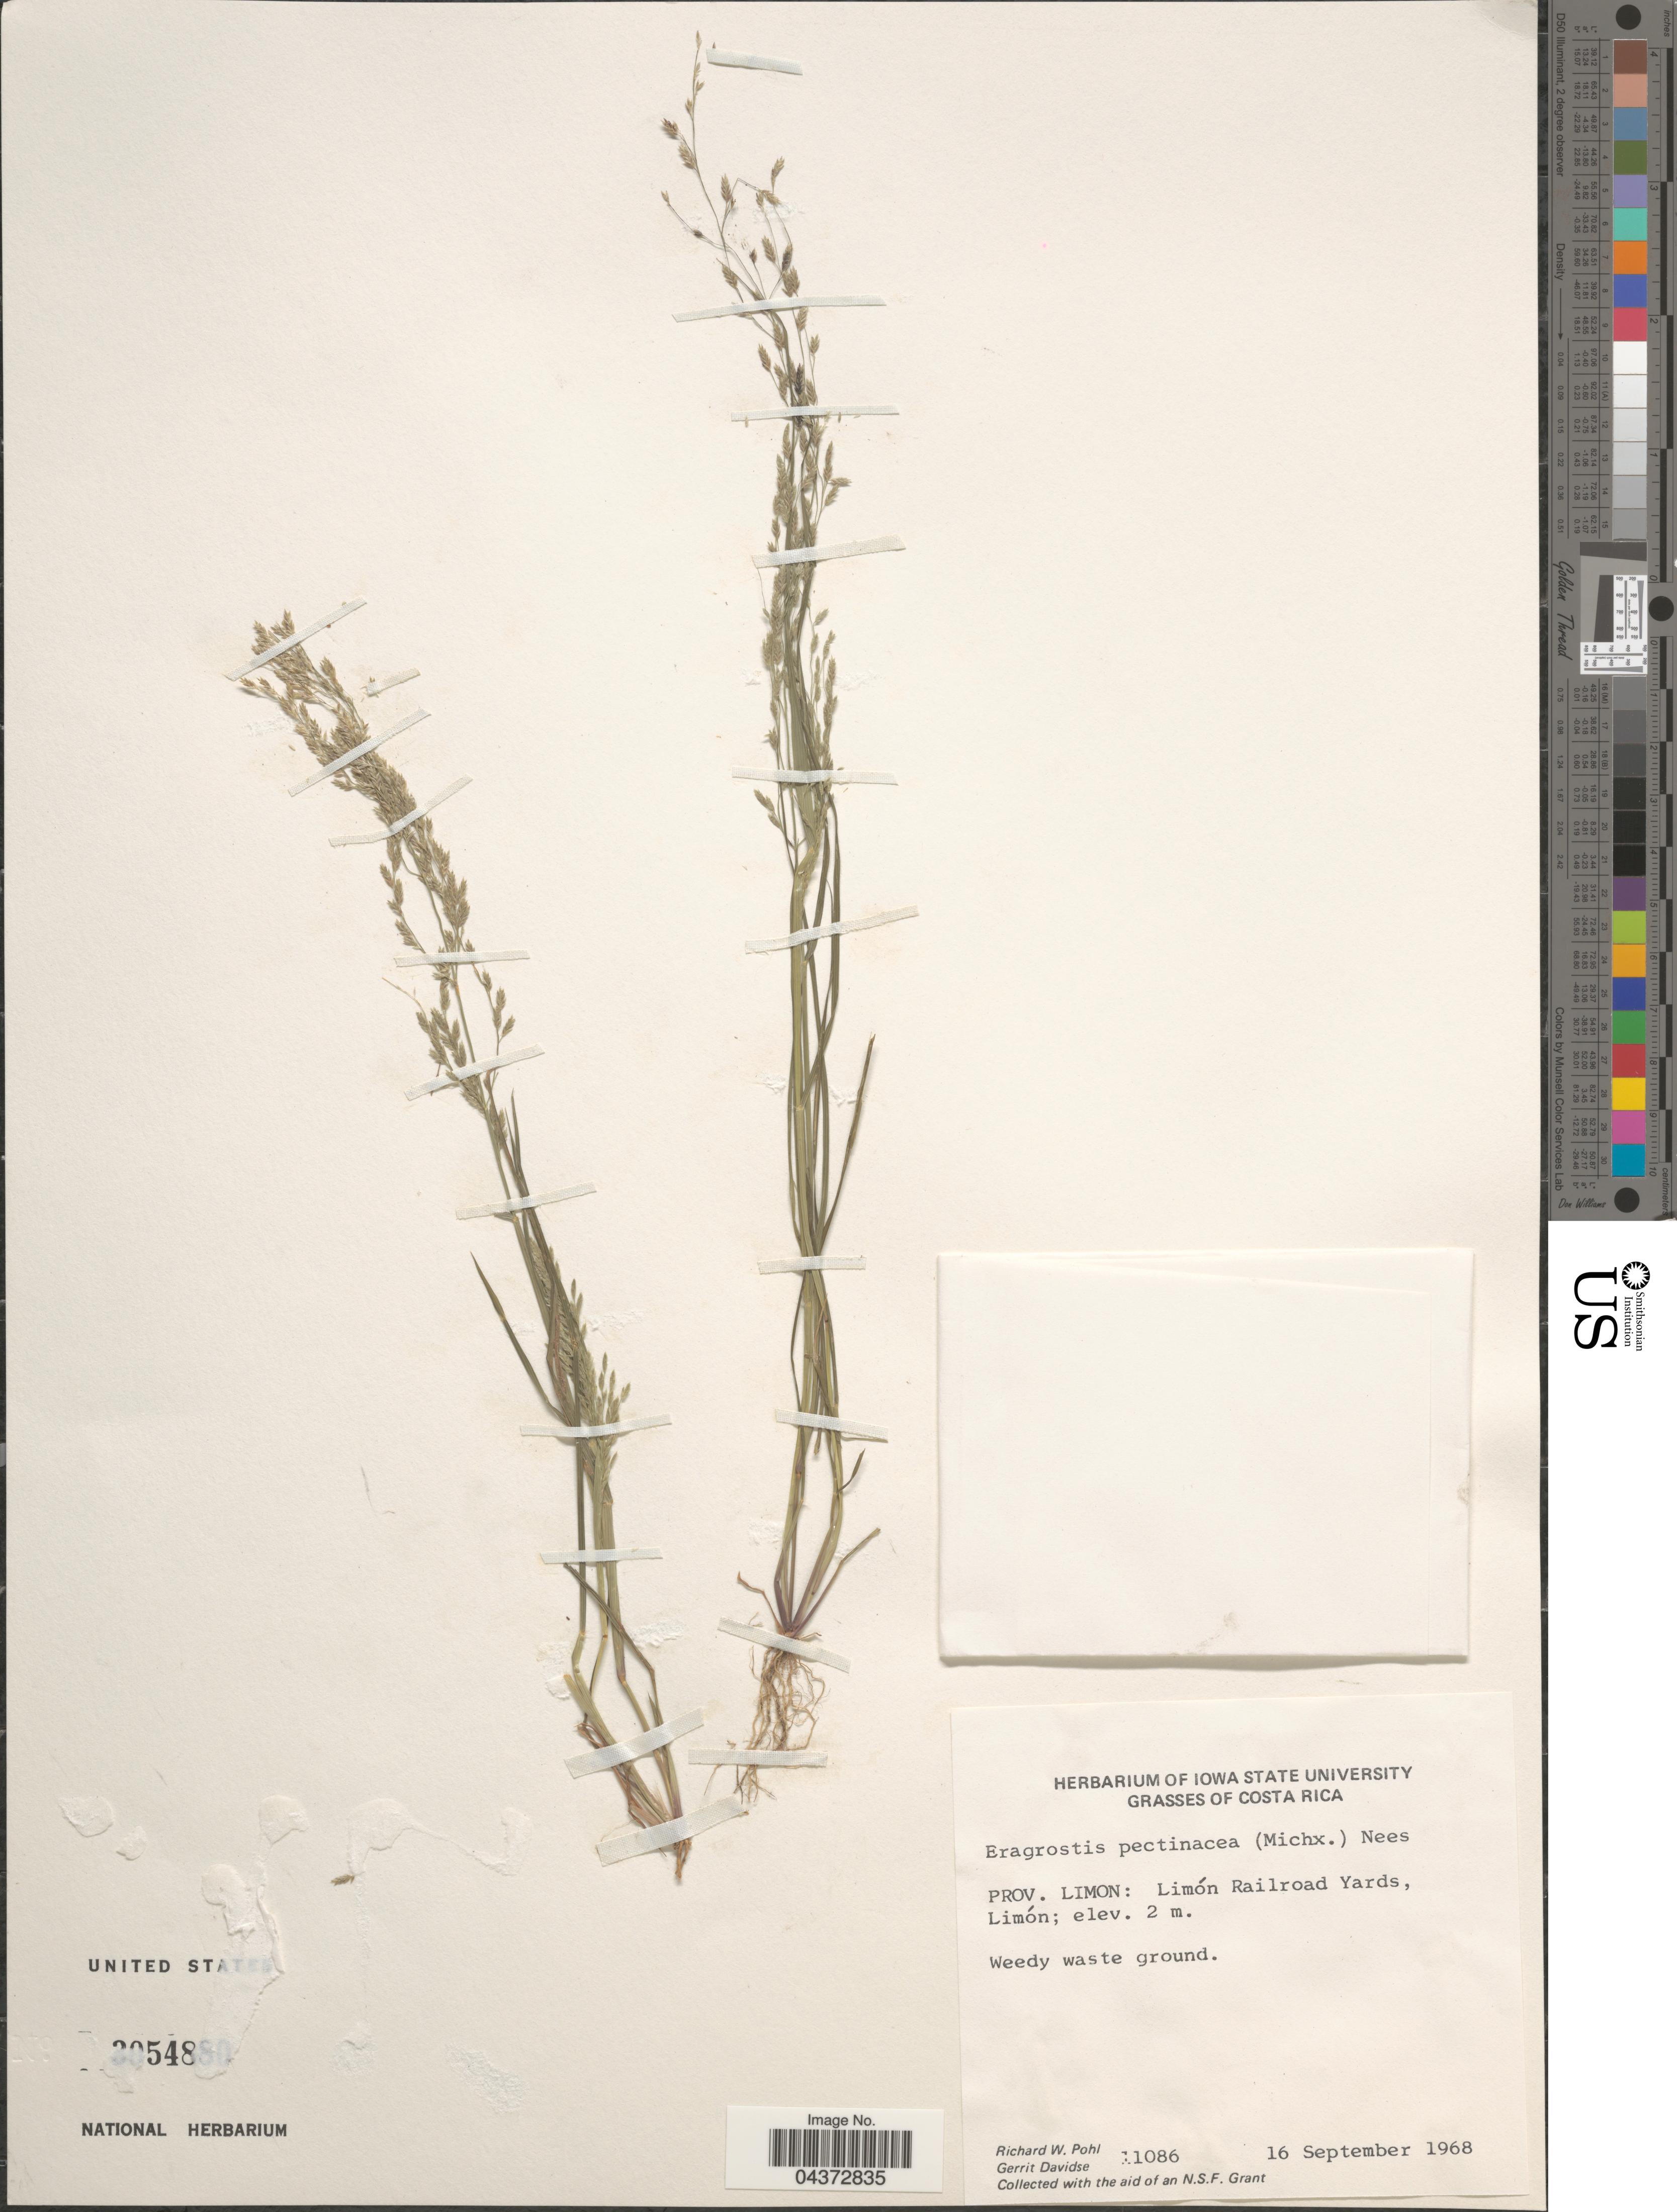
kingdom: Plantae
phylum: Tracheophyta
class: Liliopsida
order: Poales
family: Poaceae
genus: Eragrostis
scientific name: Eragrostis pectinacea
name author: (Michx.) Nees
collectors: R. W. Pohl & G. Davidse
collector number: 11086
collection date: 1968-09-16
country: Costa Rica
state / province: Limón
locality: Limón Railroad Yards, Limón.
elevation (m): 2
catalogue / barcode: US 3054880